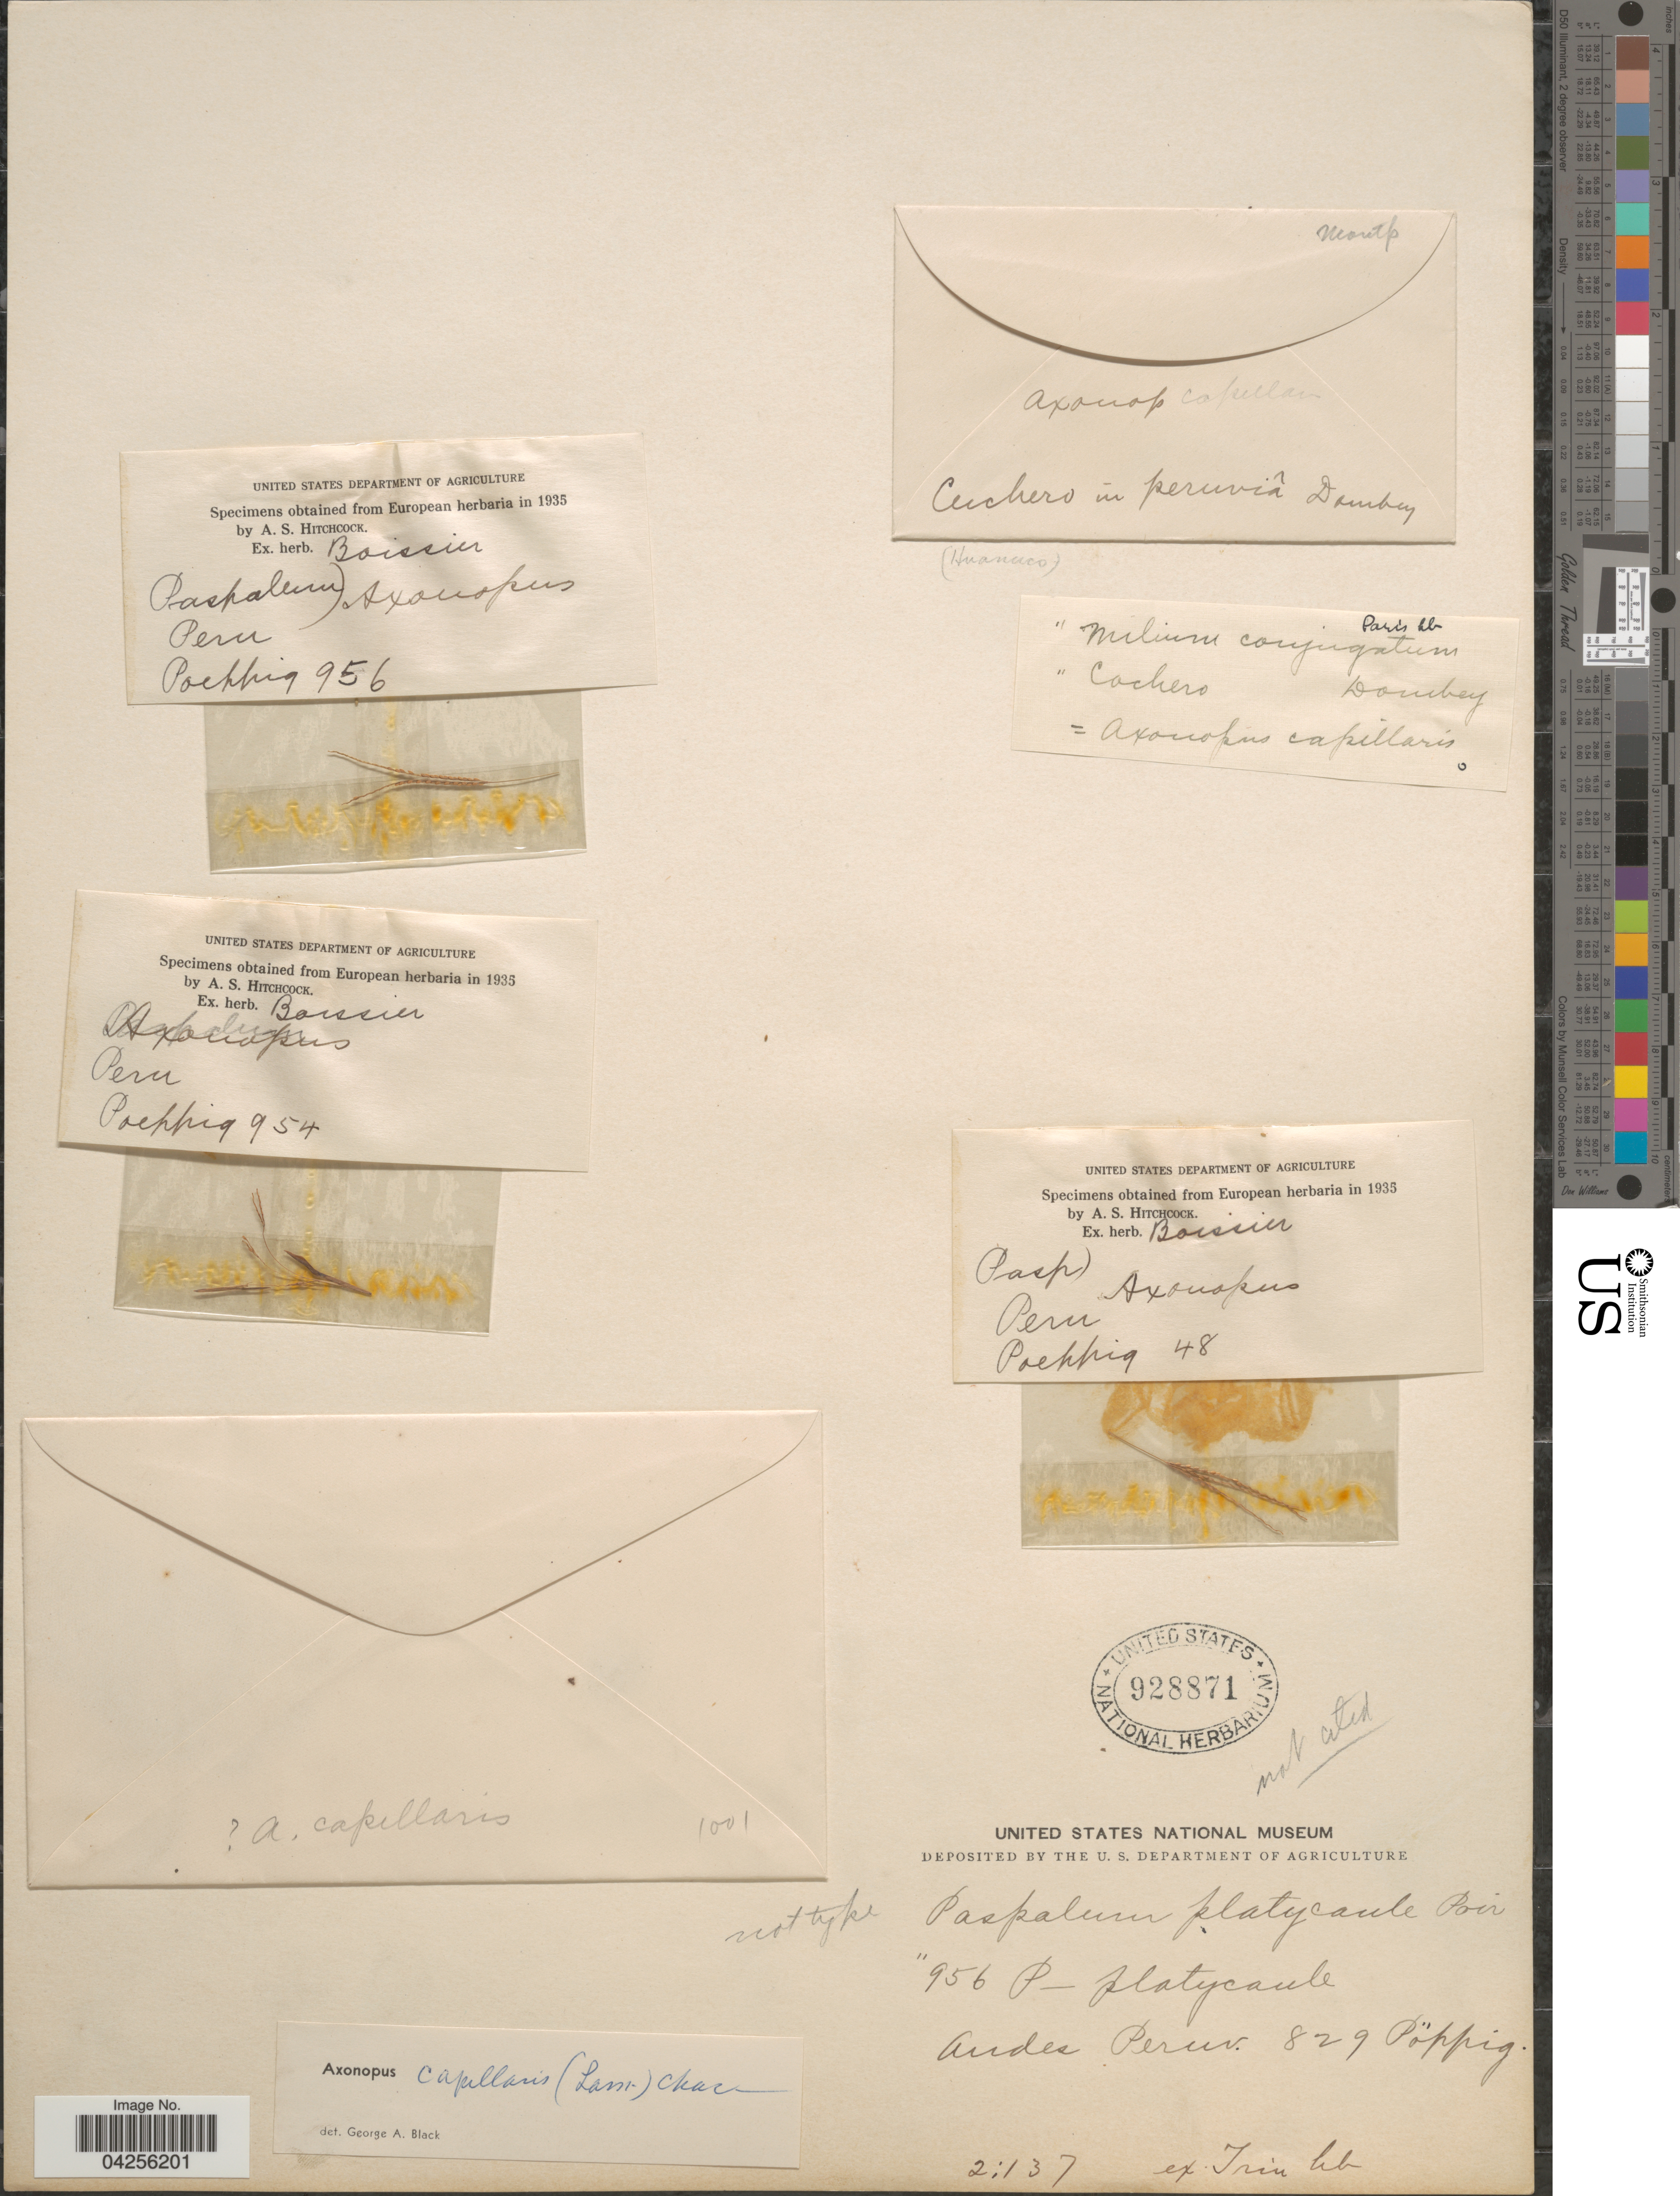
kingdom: Plantae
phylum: Tracheophyta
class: Liliopsida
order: Poales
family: Poaceae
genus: Axonopus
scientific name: Axonopus capillaris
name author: (Lam.) Chase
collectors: -. Poppig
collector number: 829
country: Peru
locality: Andes.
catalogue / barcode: US 928871-4